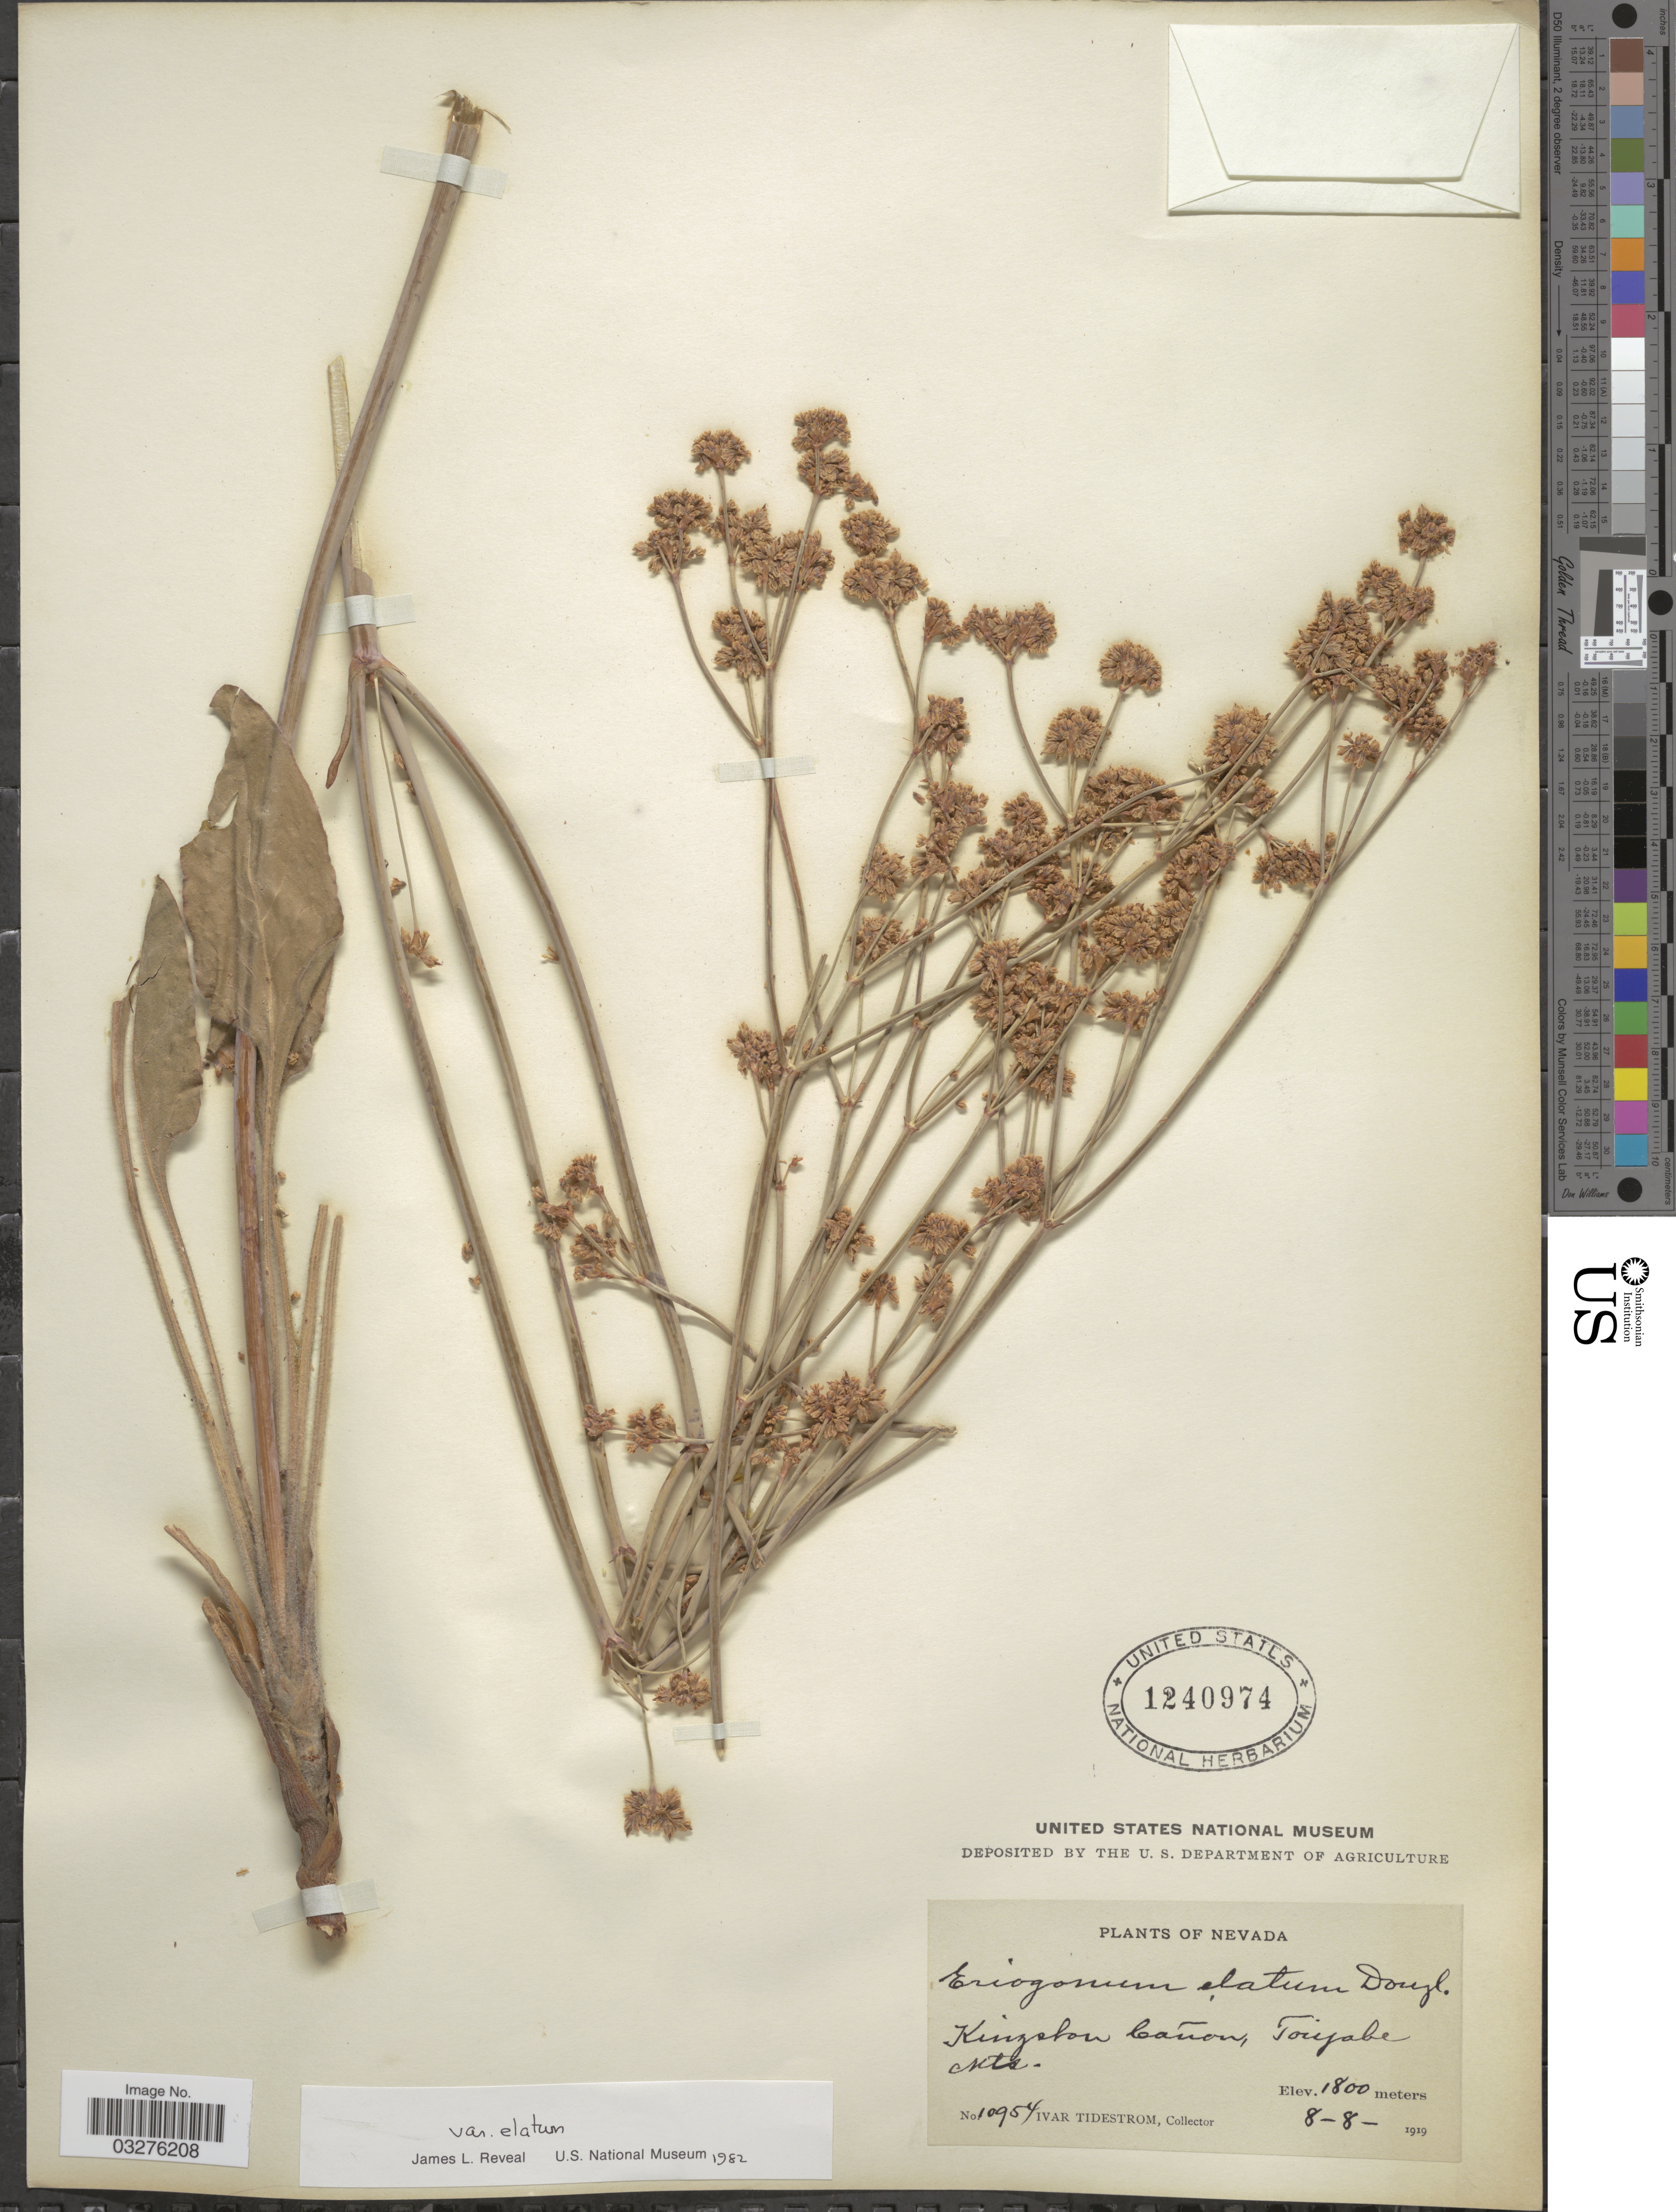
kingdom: Plantae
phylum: Tracheophyta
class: Magnoliopsida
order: Caryophyllales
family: Polygonaceae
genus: Eriogonum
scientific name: Eriogonum elatum var. elatum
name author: Douglas ex Benth.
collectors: I. F. Tidestrom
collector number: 10954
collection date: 1919-08-08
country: United States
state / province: Nevada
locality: Kingston Cañon, Toiyabe Mts.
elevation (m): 1800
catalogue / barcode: US 1240974